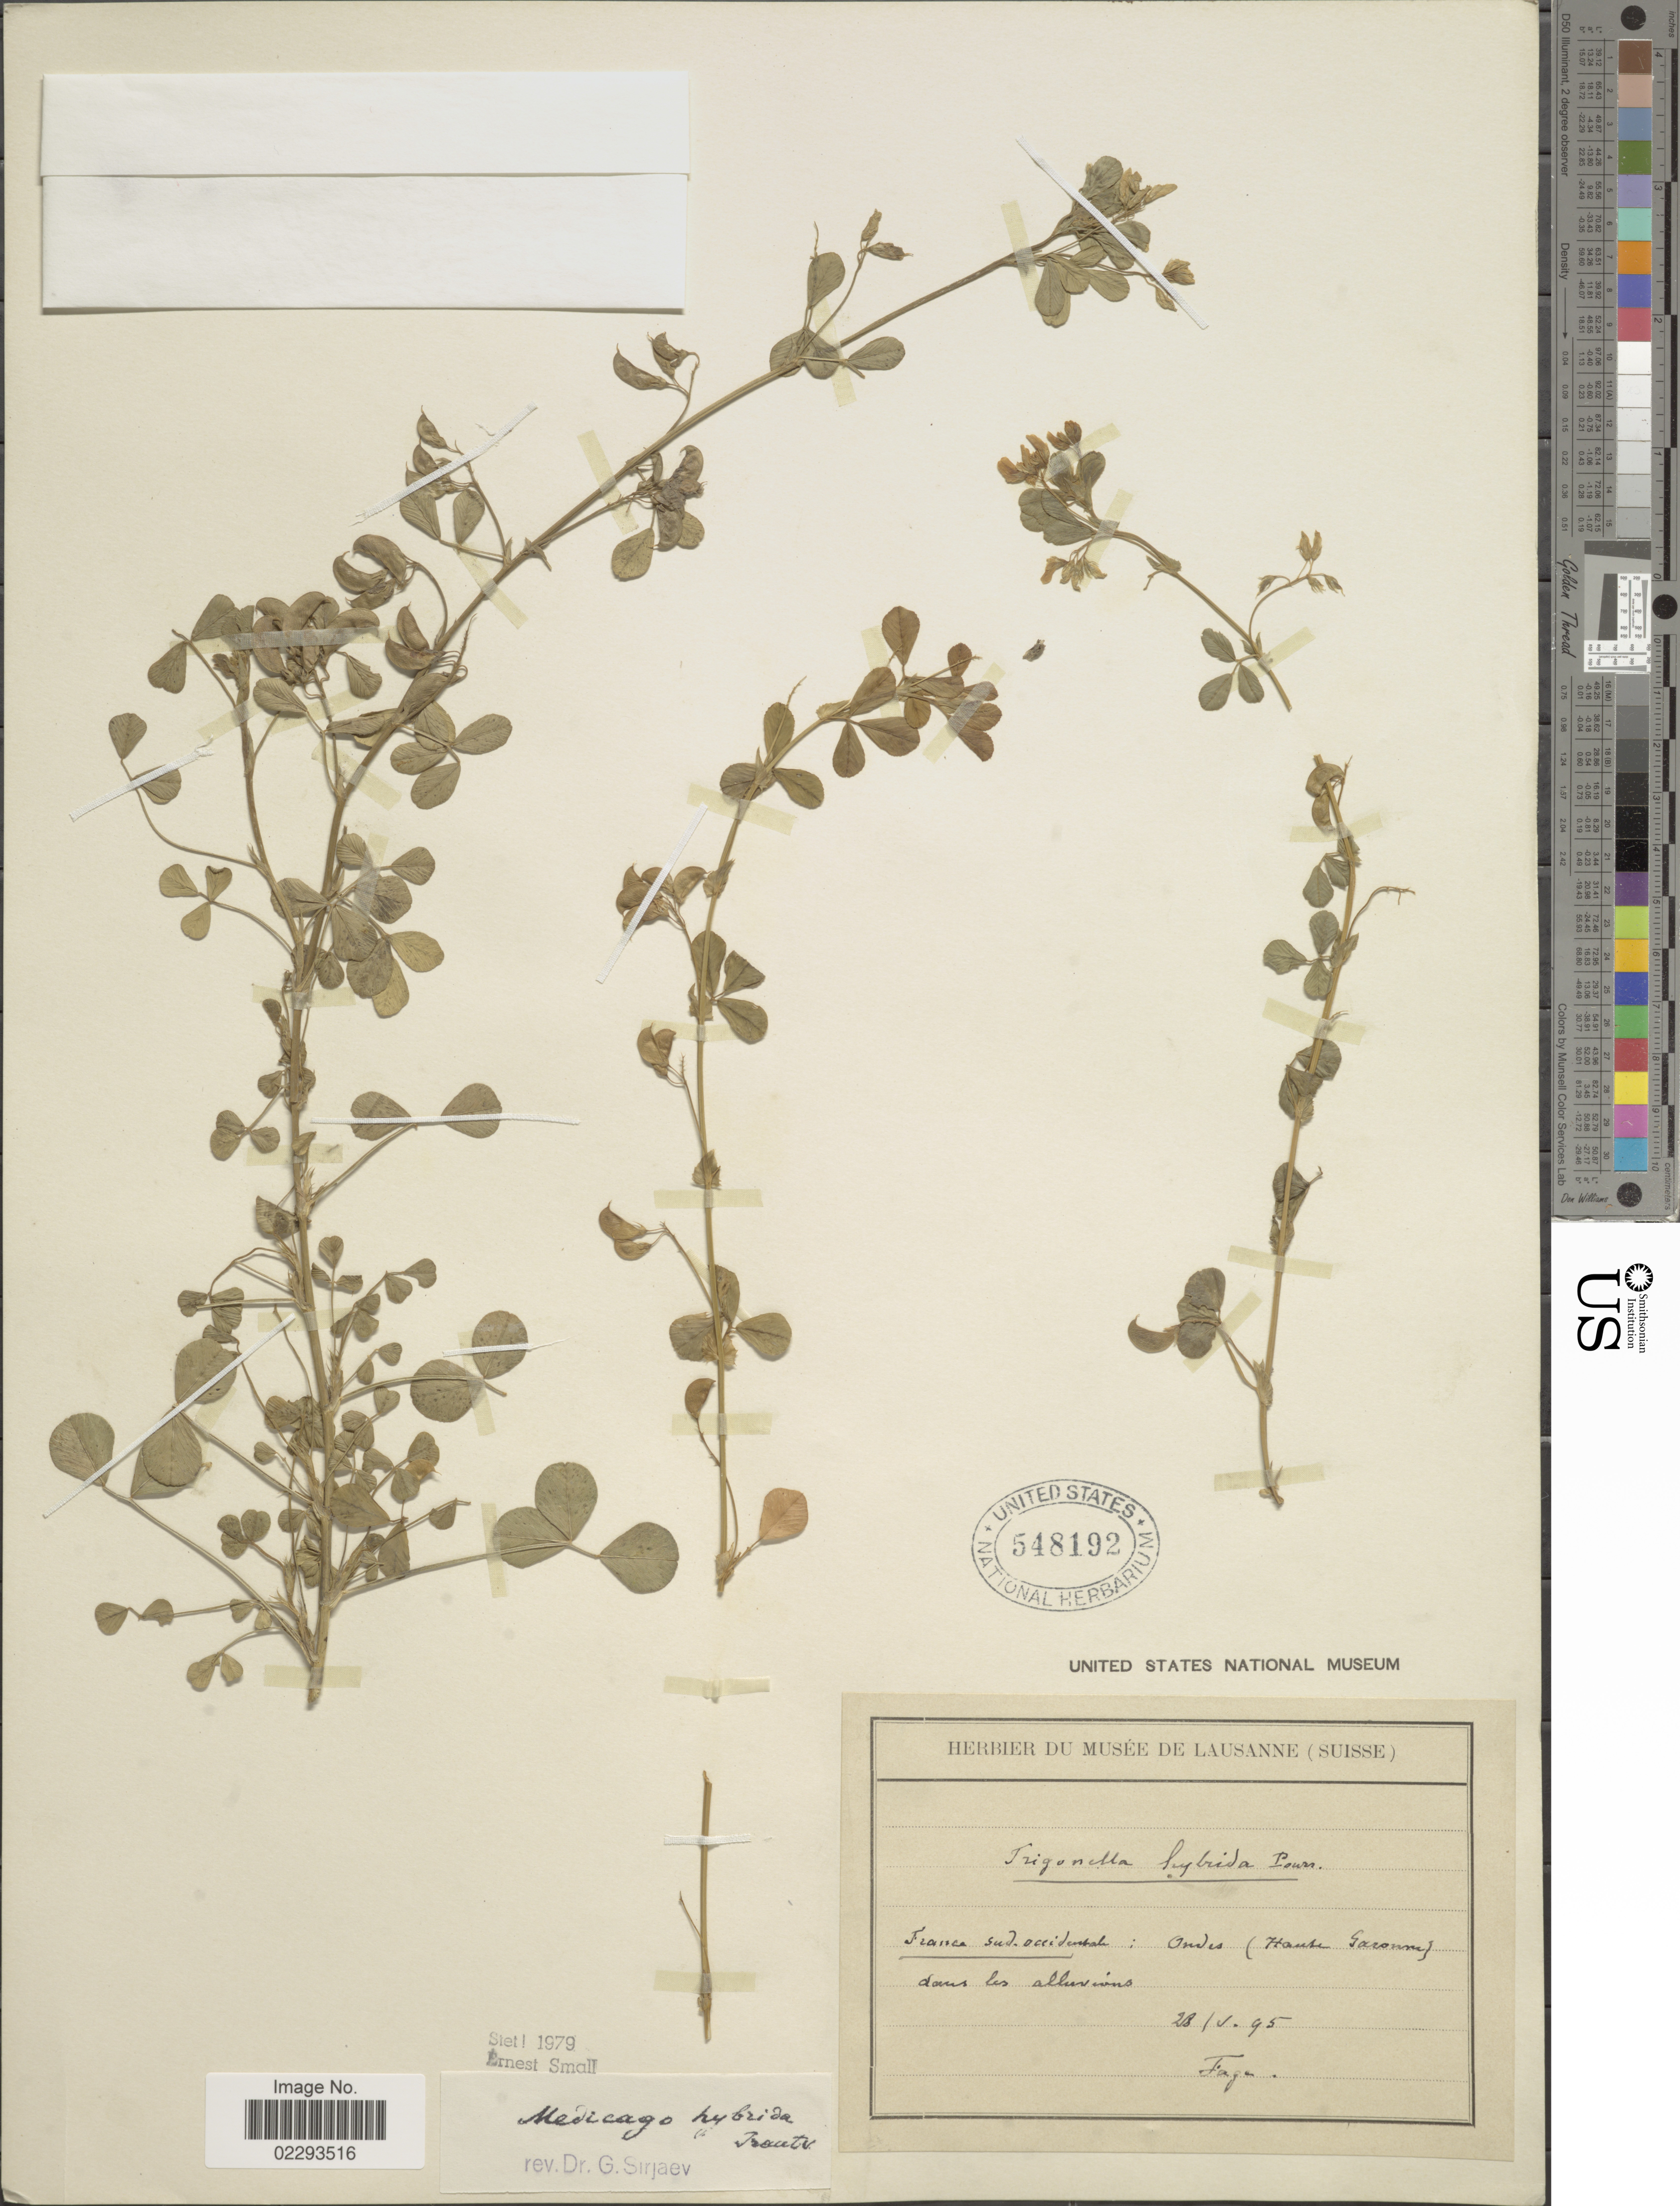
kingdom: Plantae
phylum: Tracheophyta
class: Magnoliopsida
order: Fabales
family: Fabaceae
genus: Medicago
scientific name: Medicago intertexta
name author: (L.) Mill.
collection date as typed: Transcribed d/m/y: 28/5/95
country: France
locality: France sud. occidentalis: Ondes (Haute Garommi) dous les alluvions [interpreted]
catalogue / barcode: US 548192